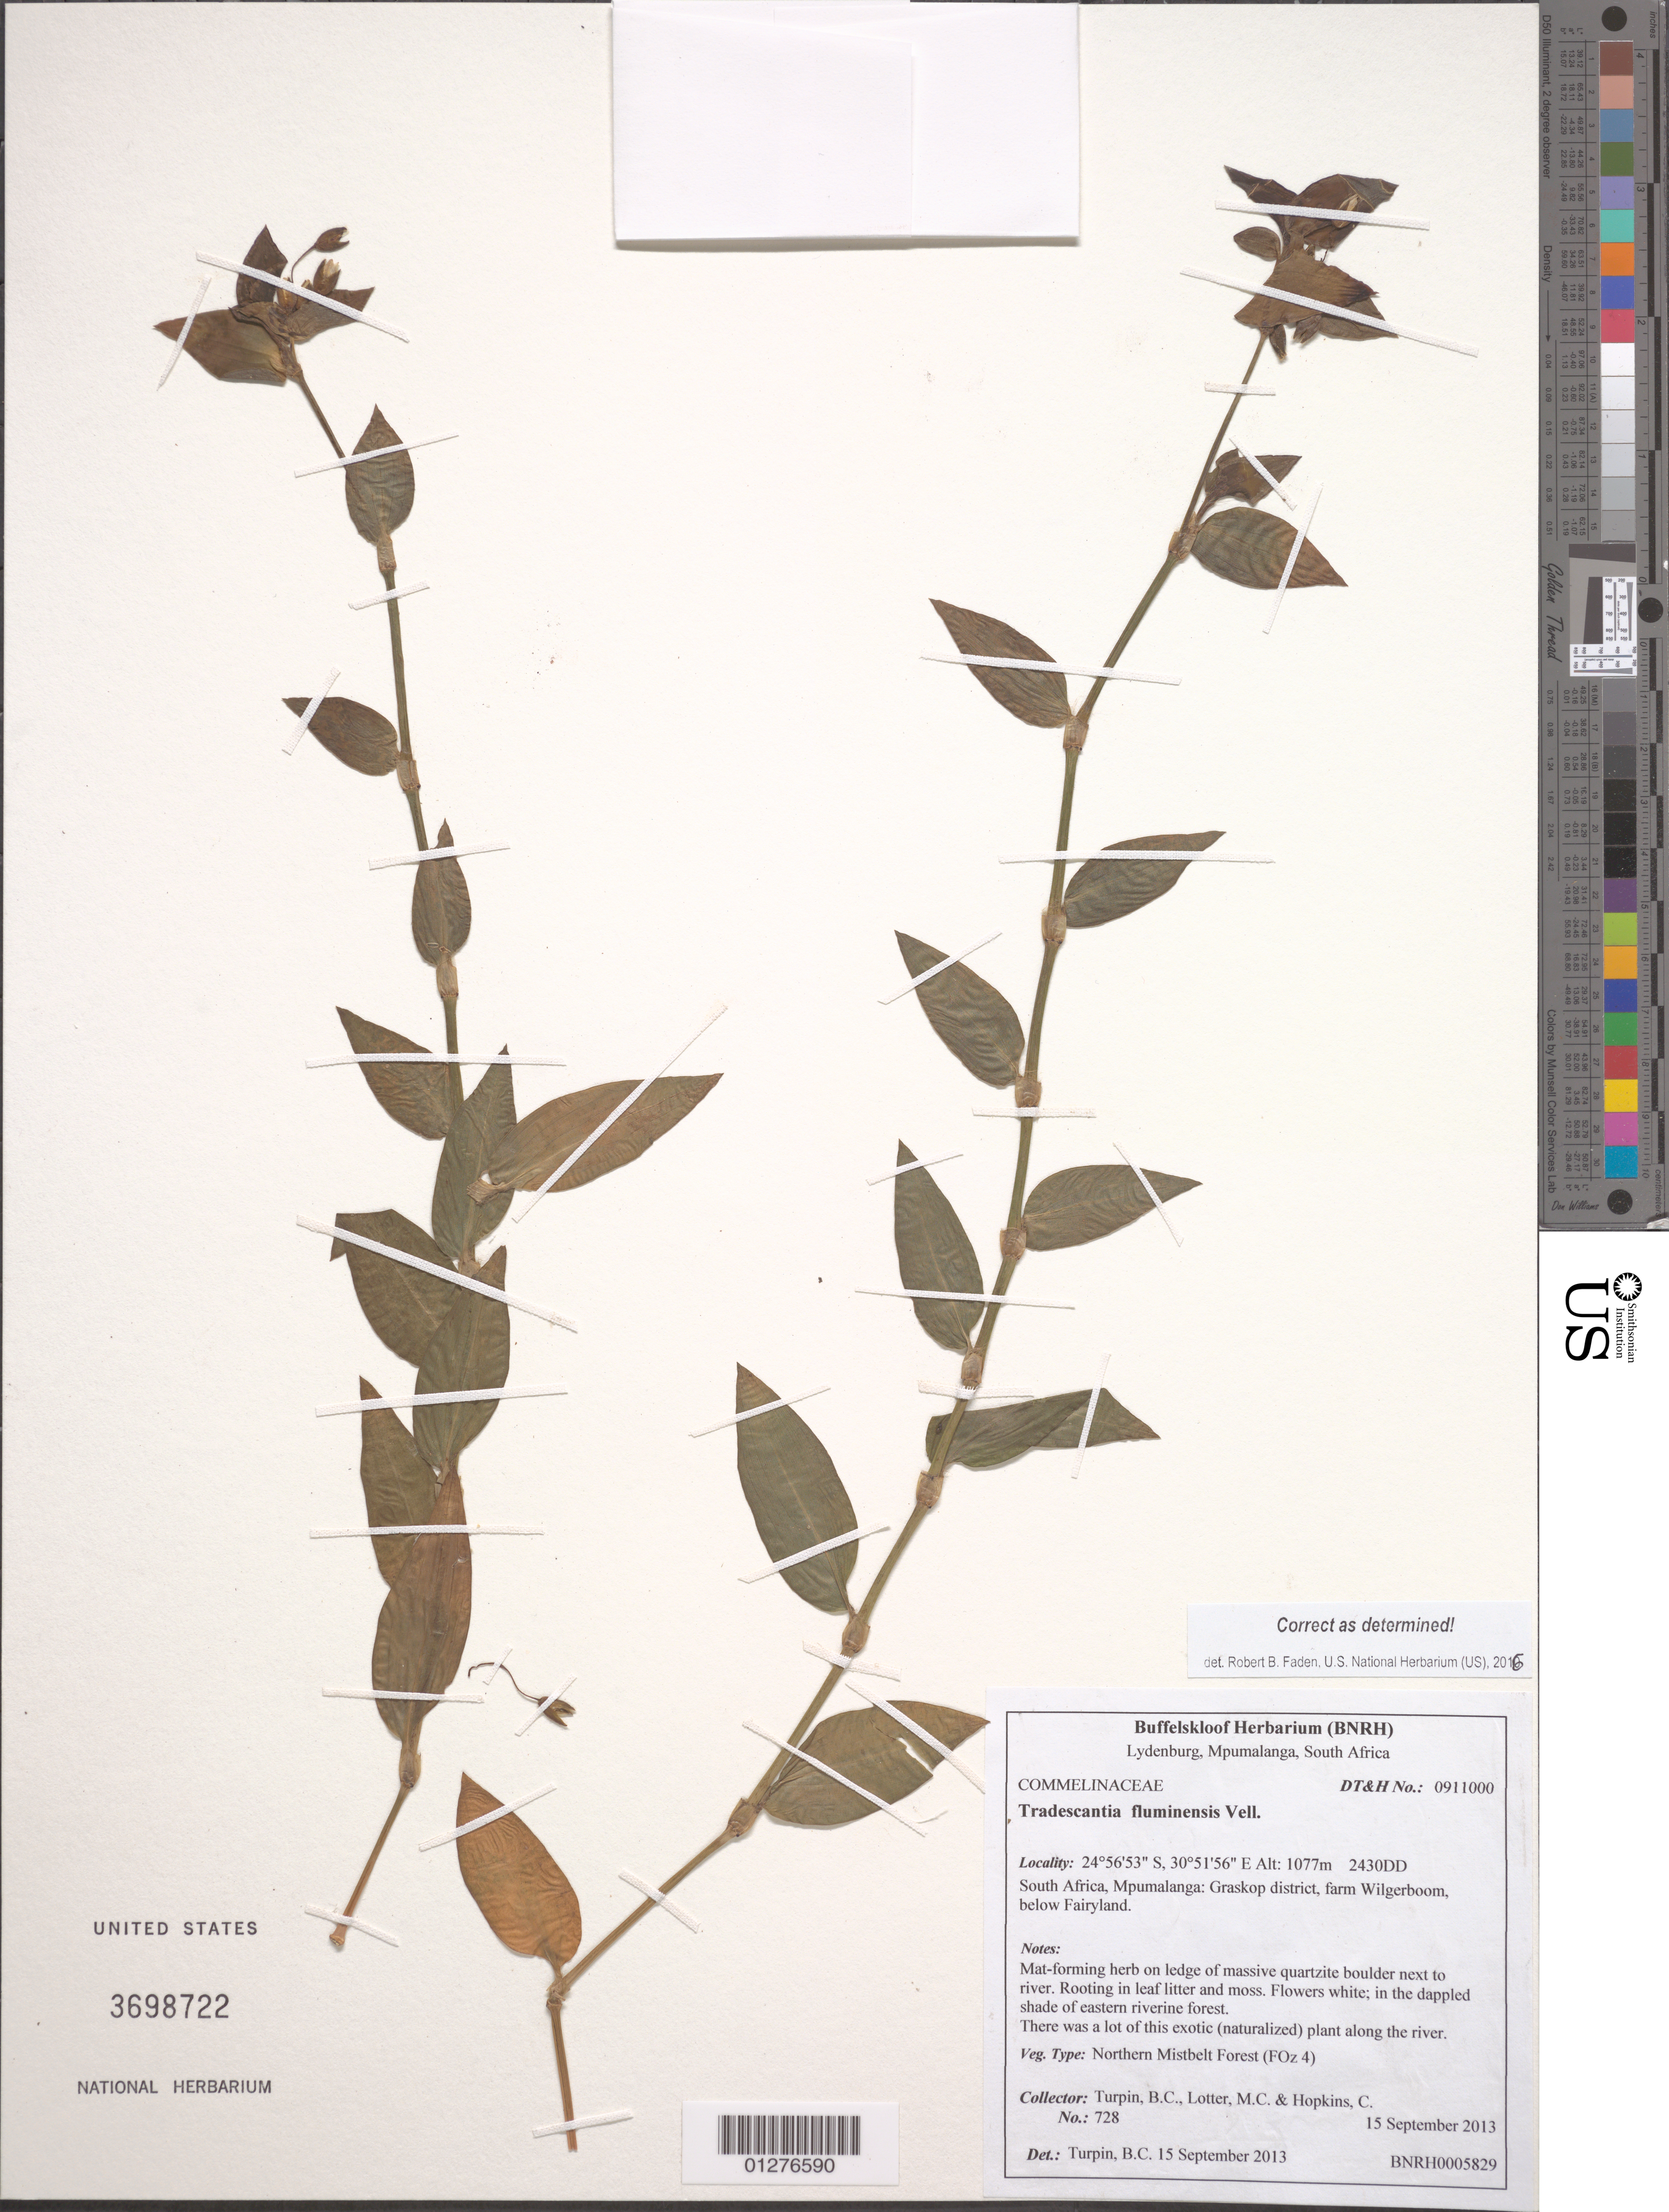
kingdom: Plantae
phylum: Tracheophyta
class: Liliopsida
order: Commelinales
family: Commelinaceae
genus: Tradescantia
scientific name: Tradescantia fluminensis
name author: Vell.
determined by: Faden, Robert B., (US), Smithsonian Institution - National Museum of Natural History (UNITED STATES)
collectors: B. C. Turpin et al.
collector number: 728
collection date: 2013-09-15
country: South Africa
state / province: Mpumalanga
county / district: Graskop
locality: farm Wilgerboom, below Fairyland.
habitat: on ledge of massive quartzite boulder nest to river. Rooting in leaf litter and moss. ..in the dappled shade of eastern riverine forest. There was a lot of this exotic (naturalized) plant along the river.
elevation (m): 1077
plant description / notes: Veg Type: Northern Mistbelt Forest (FOz 4)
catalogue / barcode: US 3698722